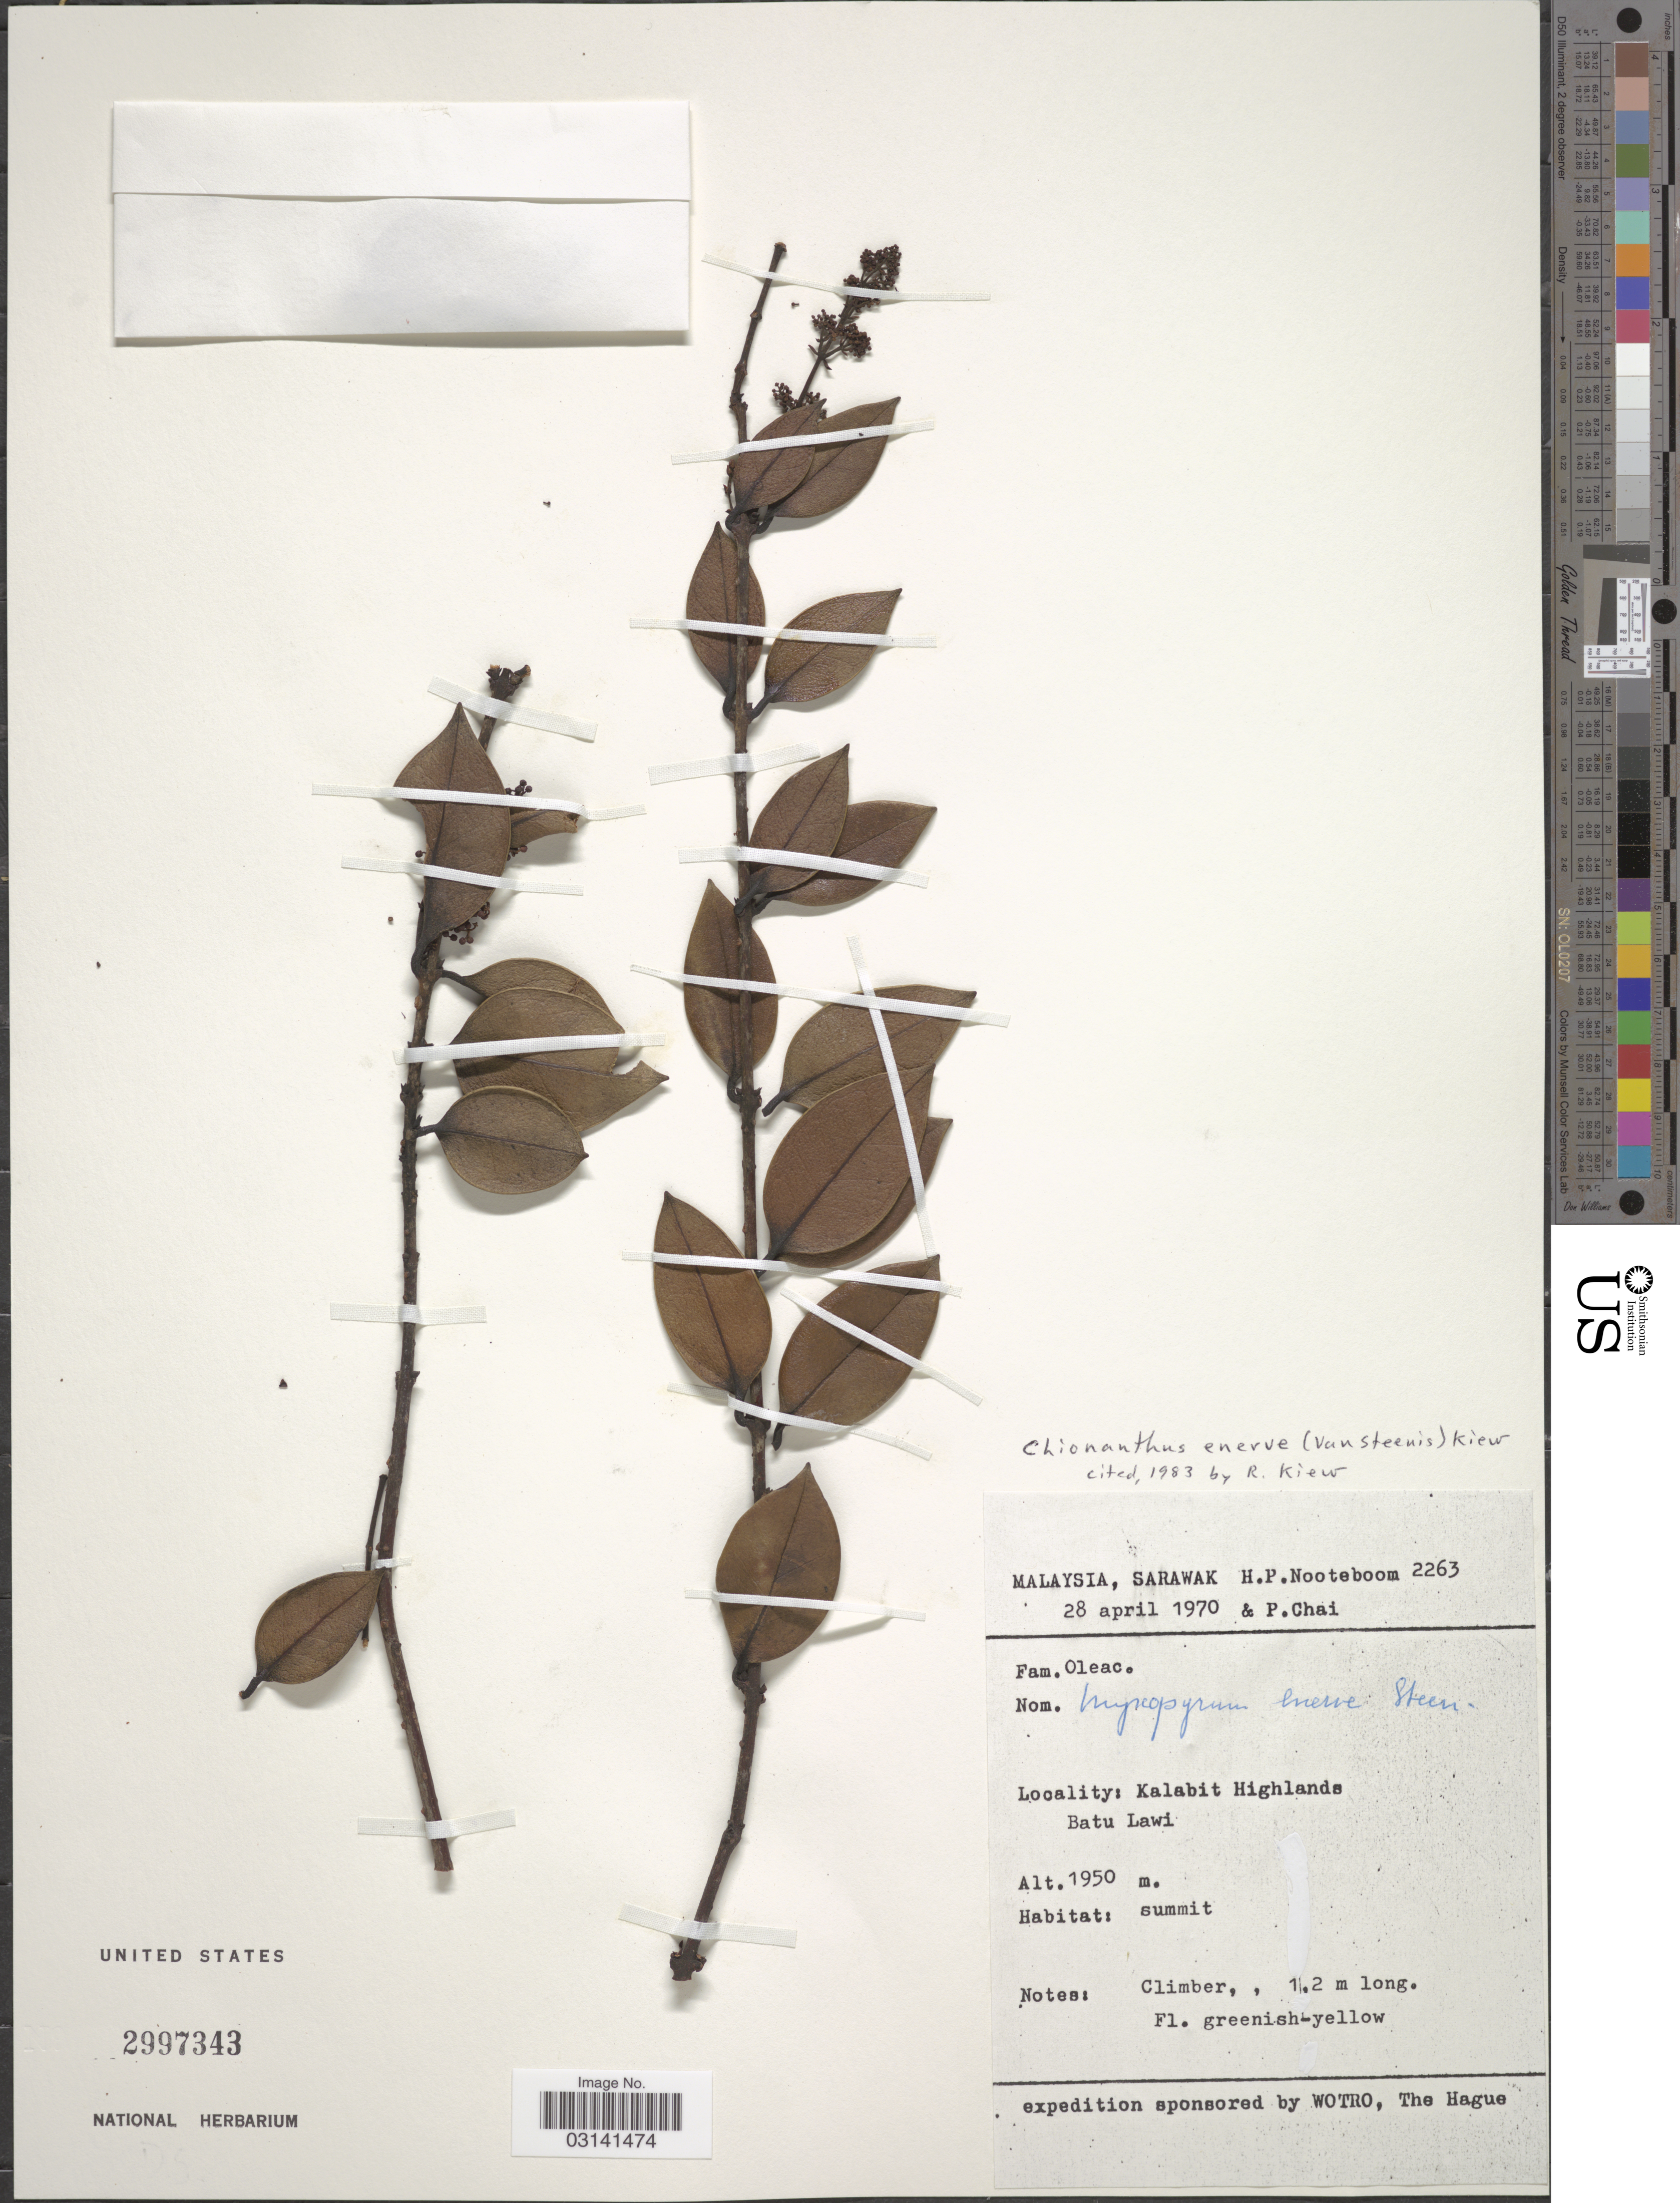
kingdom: Plantae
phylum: Tracheophyta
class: Magnoliopsida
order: Lamiales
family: Oleaceae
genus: Chionanthus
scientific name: Chionanthus enerve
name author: (Steenis) Kiew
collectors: H. P. Nooteboom & P. Chai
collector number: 2263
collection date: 1970-04-28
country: Malaysia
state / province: Sarawak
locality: Kalabit Highlands Batu Lawi, summit.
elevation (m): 1950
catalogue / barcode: US 2997343